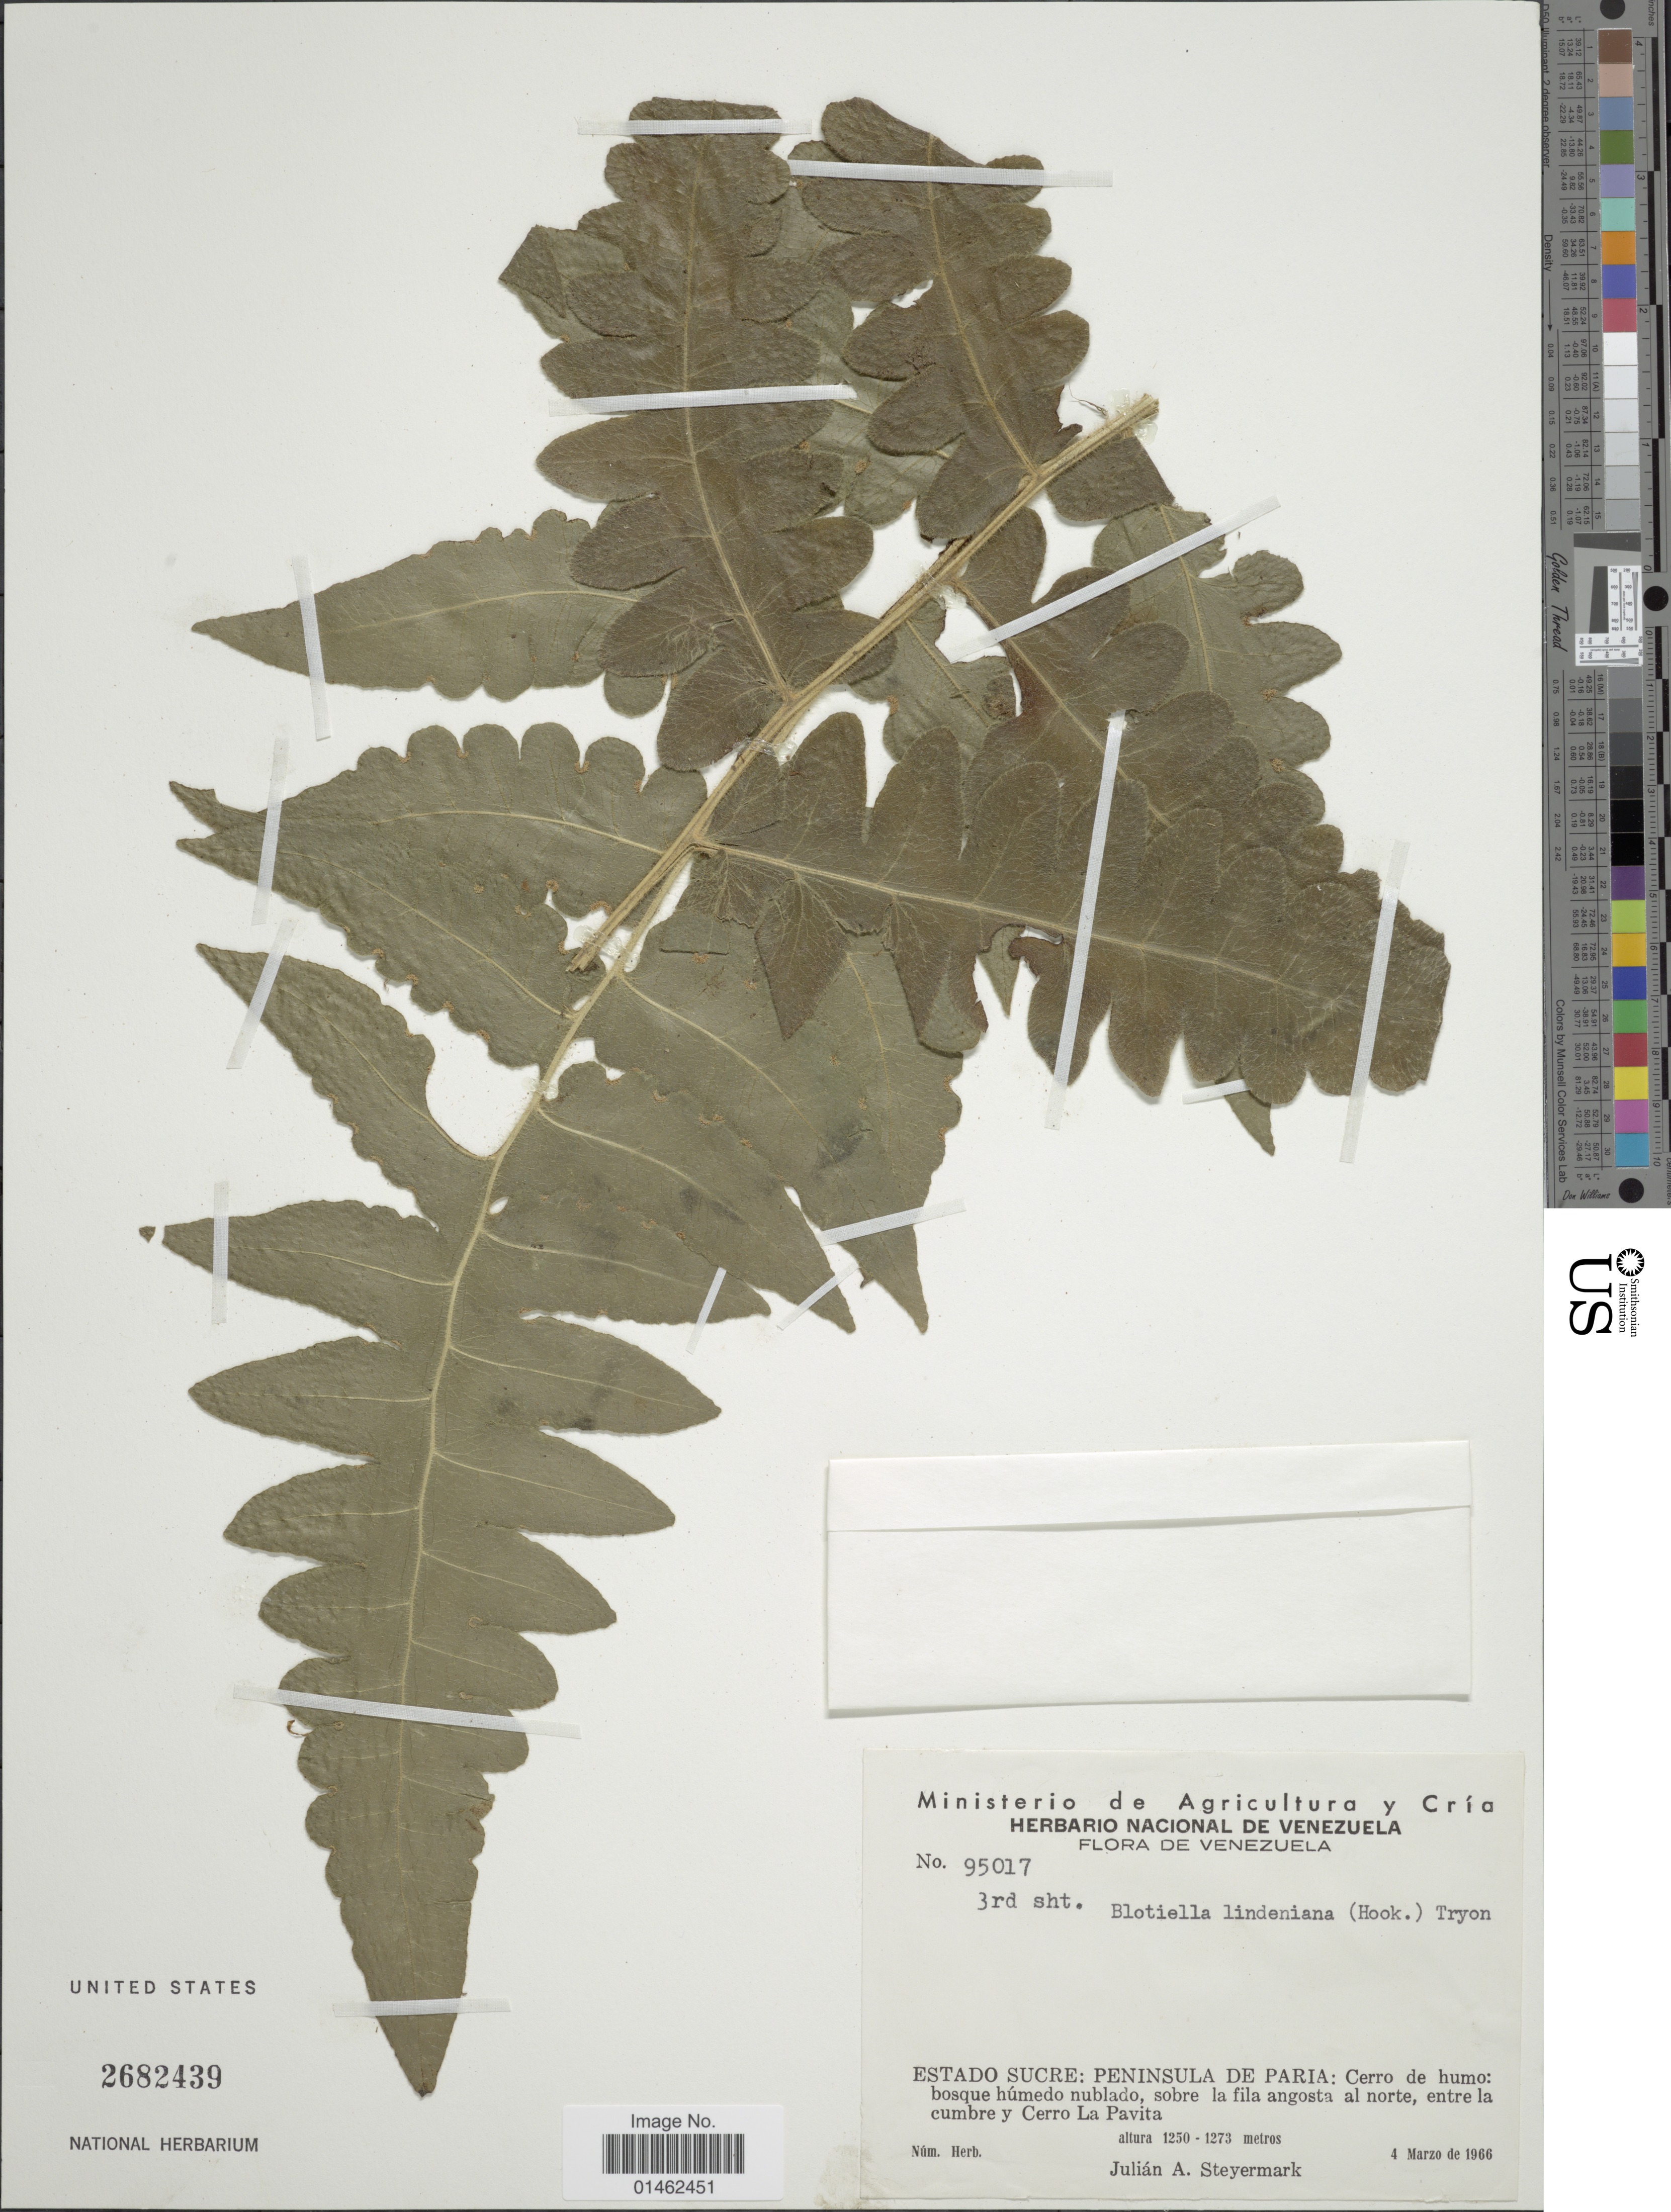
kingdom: Plantae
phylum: Tracheophyta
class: Polypodiopsida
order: Polypodiales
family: Dennstaedtiaceae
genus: Blotiella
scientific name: Blotiella lindeniana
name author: (Hook.) R.M. Tryon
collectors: J. Steyermark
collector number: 95017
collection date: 1966-03-04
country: Venezuela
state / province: Sucre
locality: Peninsula de Paria: Cerro de humo: bosque húmedo nublado, sobre la fila angosta al norte, entre la cumbre y Cerro La Pavita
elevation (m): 1250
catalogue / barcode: US 2682439